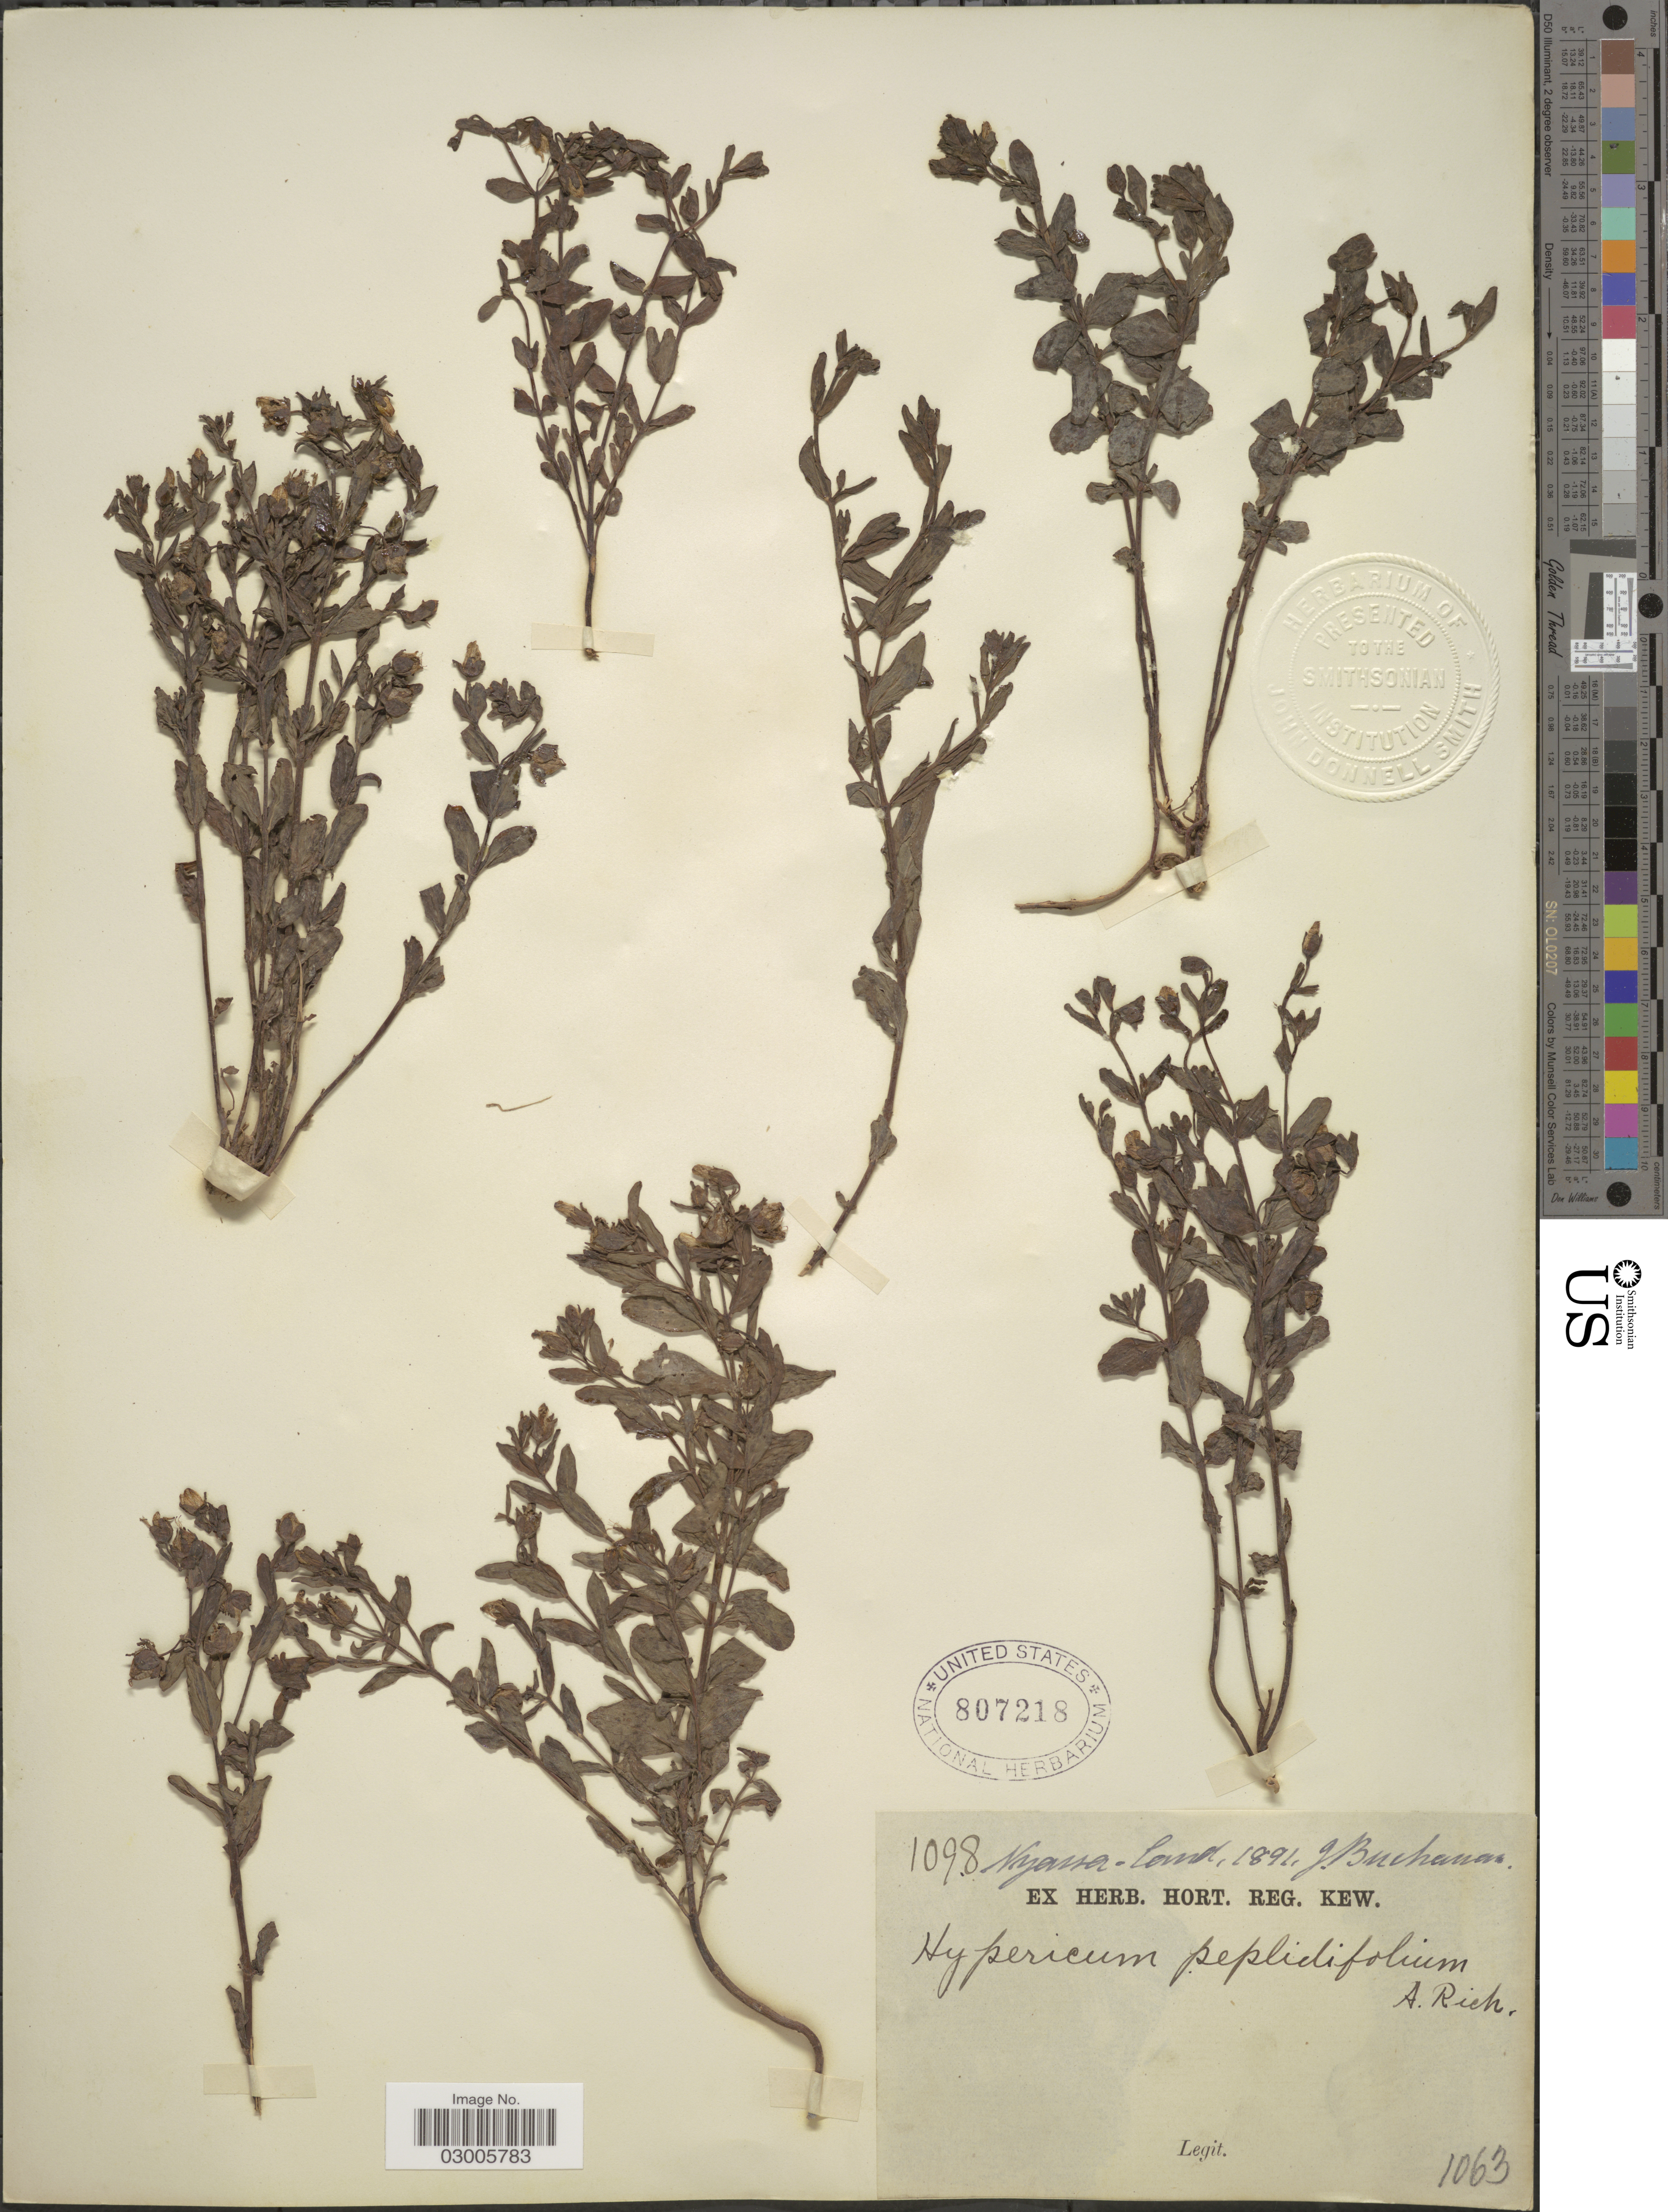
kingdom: Plantae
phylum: Tracheophyta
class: Magnoliopsida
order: Malpighiales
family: Hypericaceae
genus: Hypericum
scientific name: Hypericum peplidifolium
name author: A. Rich.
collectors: J. Buchanan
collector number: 1098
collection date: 1891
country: Malawi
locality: Nyassa-land.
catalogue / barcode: US 807218